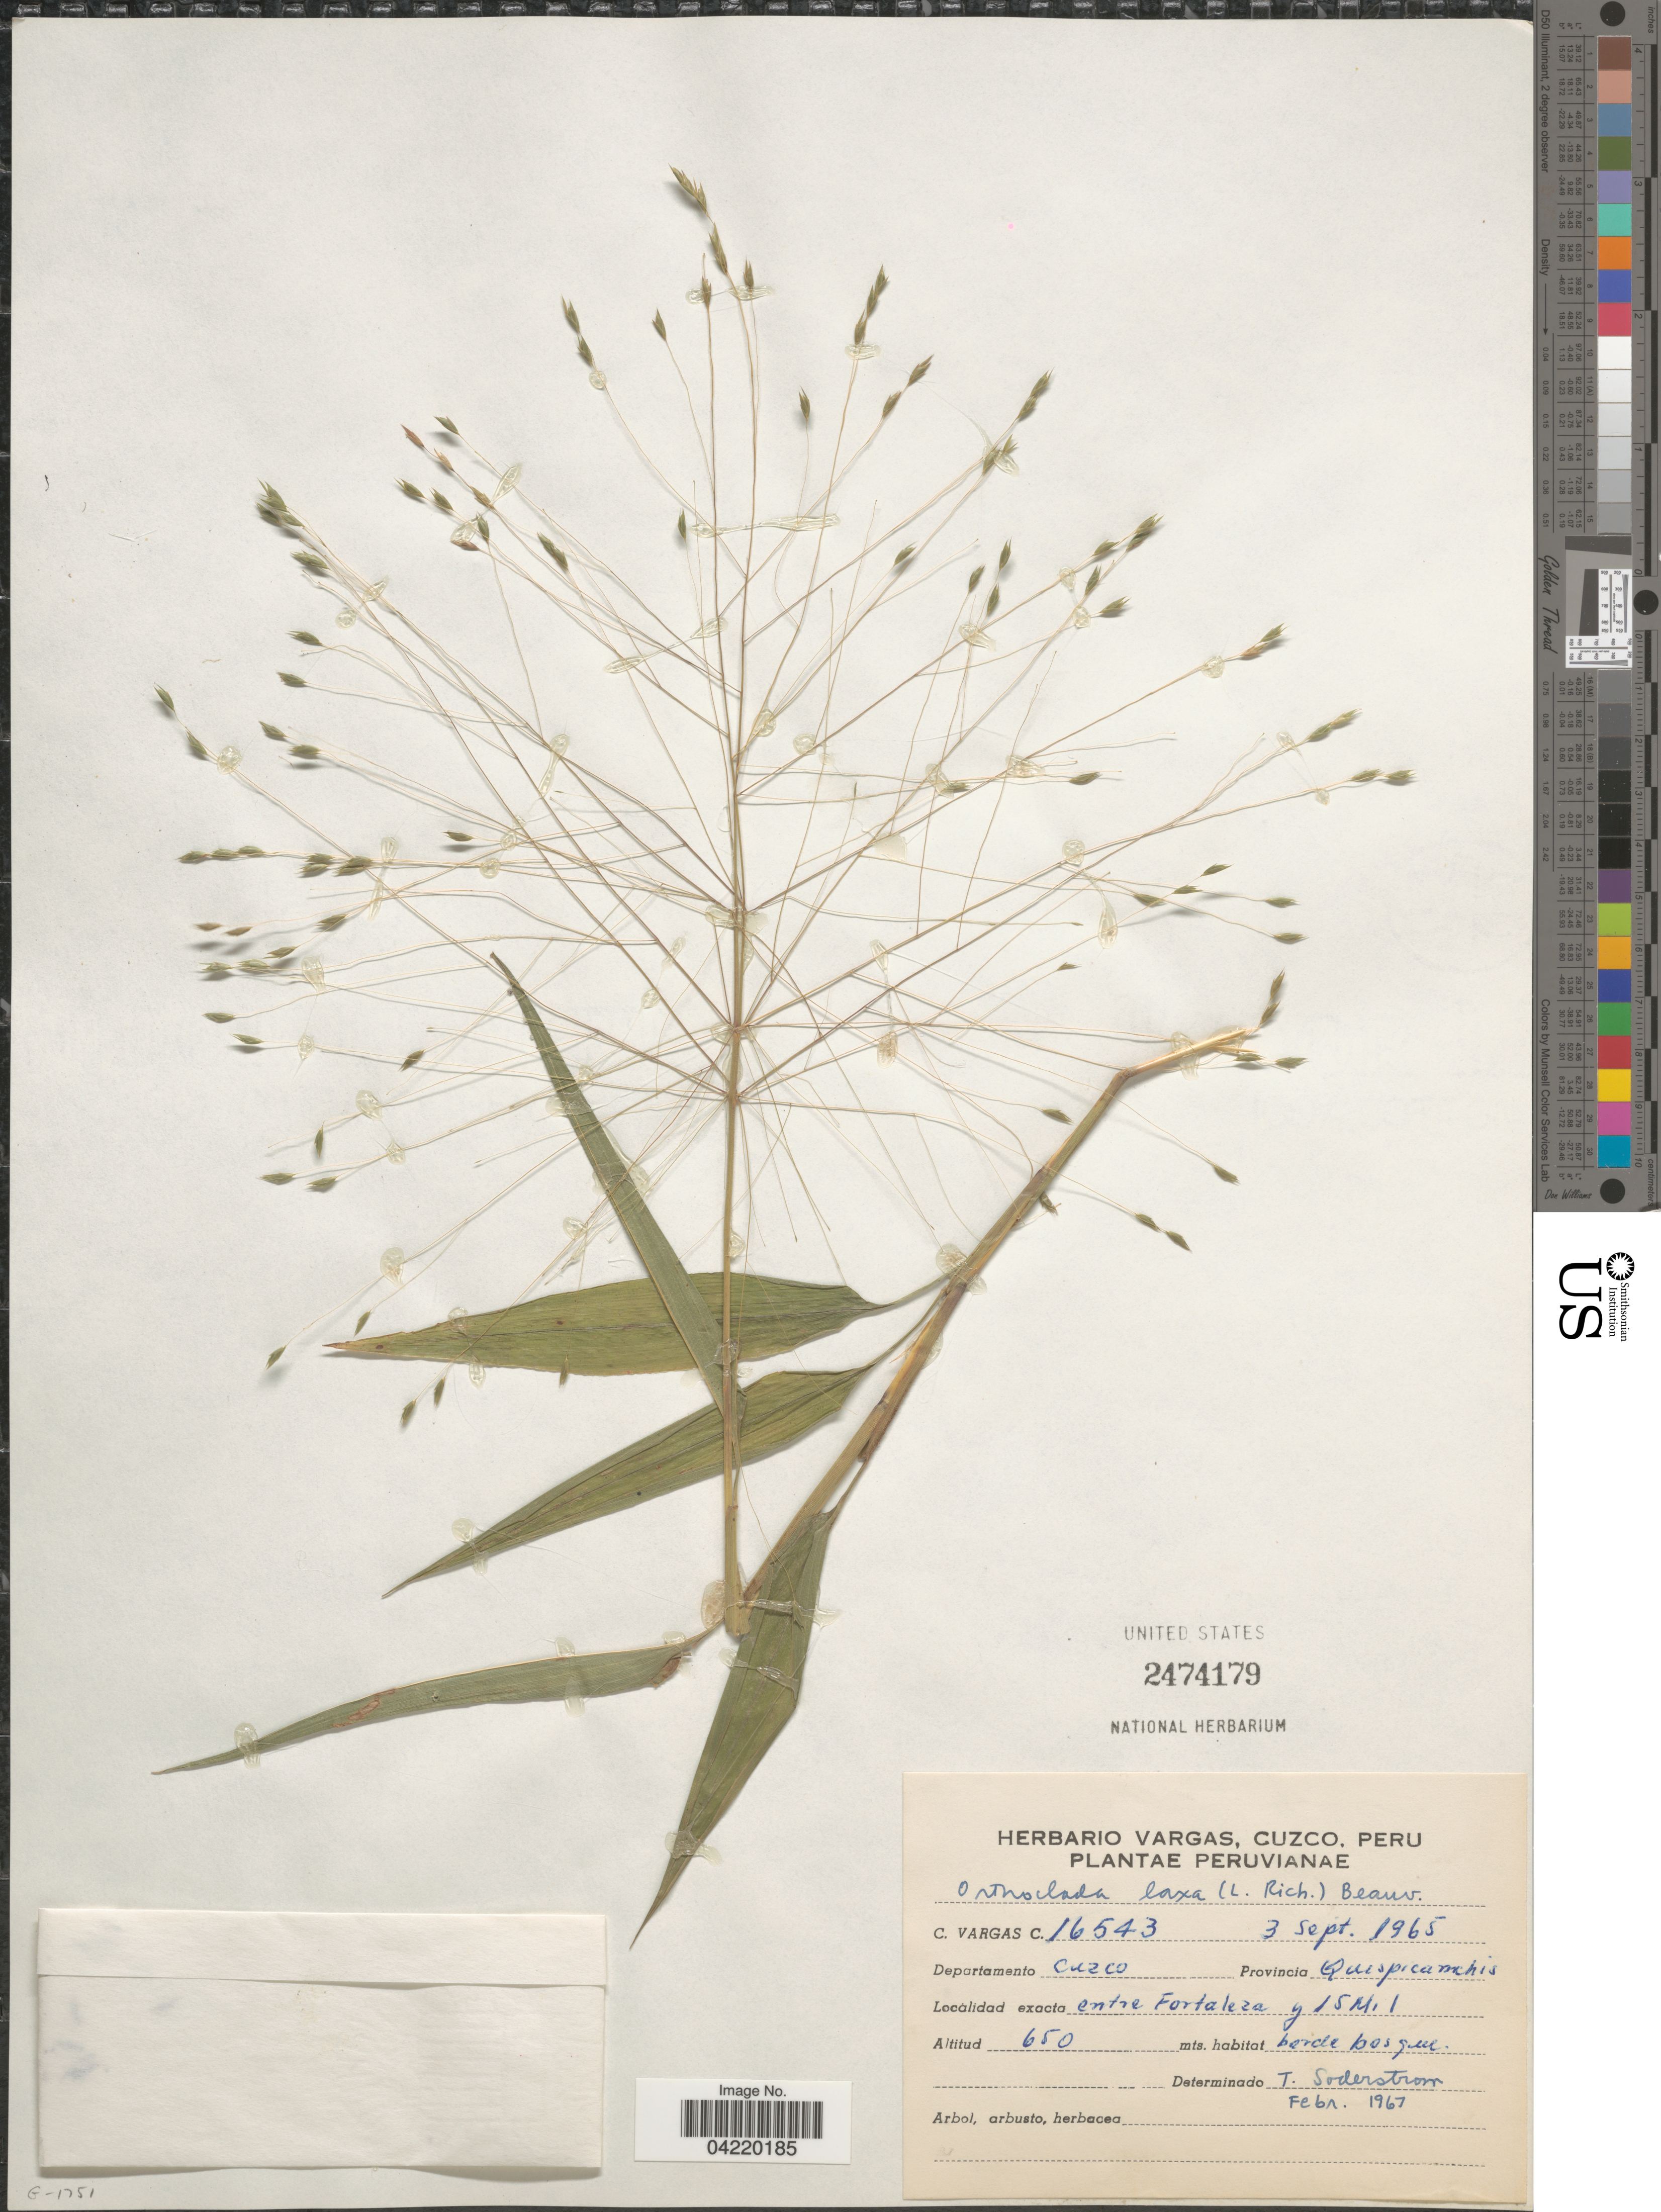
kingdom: Plantae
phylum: Tracheophyta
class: Liliopsida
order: Poales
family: Poaceae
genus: Orthoclada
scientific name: Orthoclada laxa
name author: P. Beauv.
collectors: C. Vargas Calderón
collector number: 16543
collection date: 1965-09-03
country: Peru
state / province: Cusco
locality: Departamento Cuzco. Provincia Quispicanchi. Entre Fortaleza y 15 Mil.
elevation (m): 650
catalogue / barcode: US 2474179